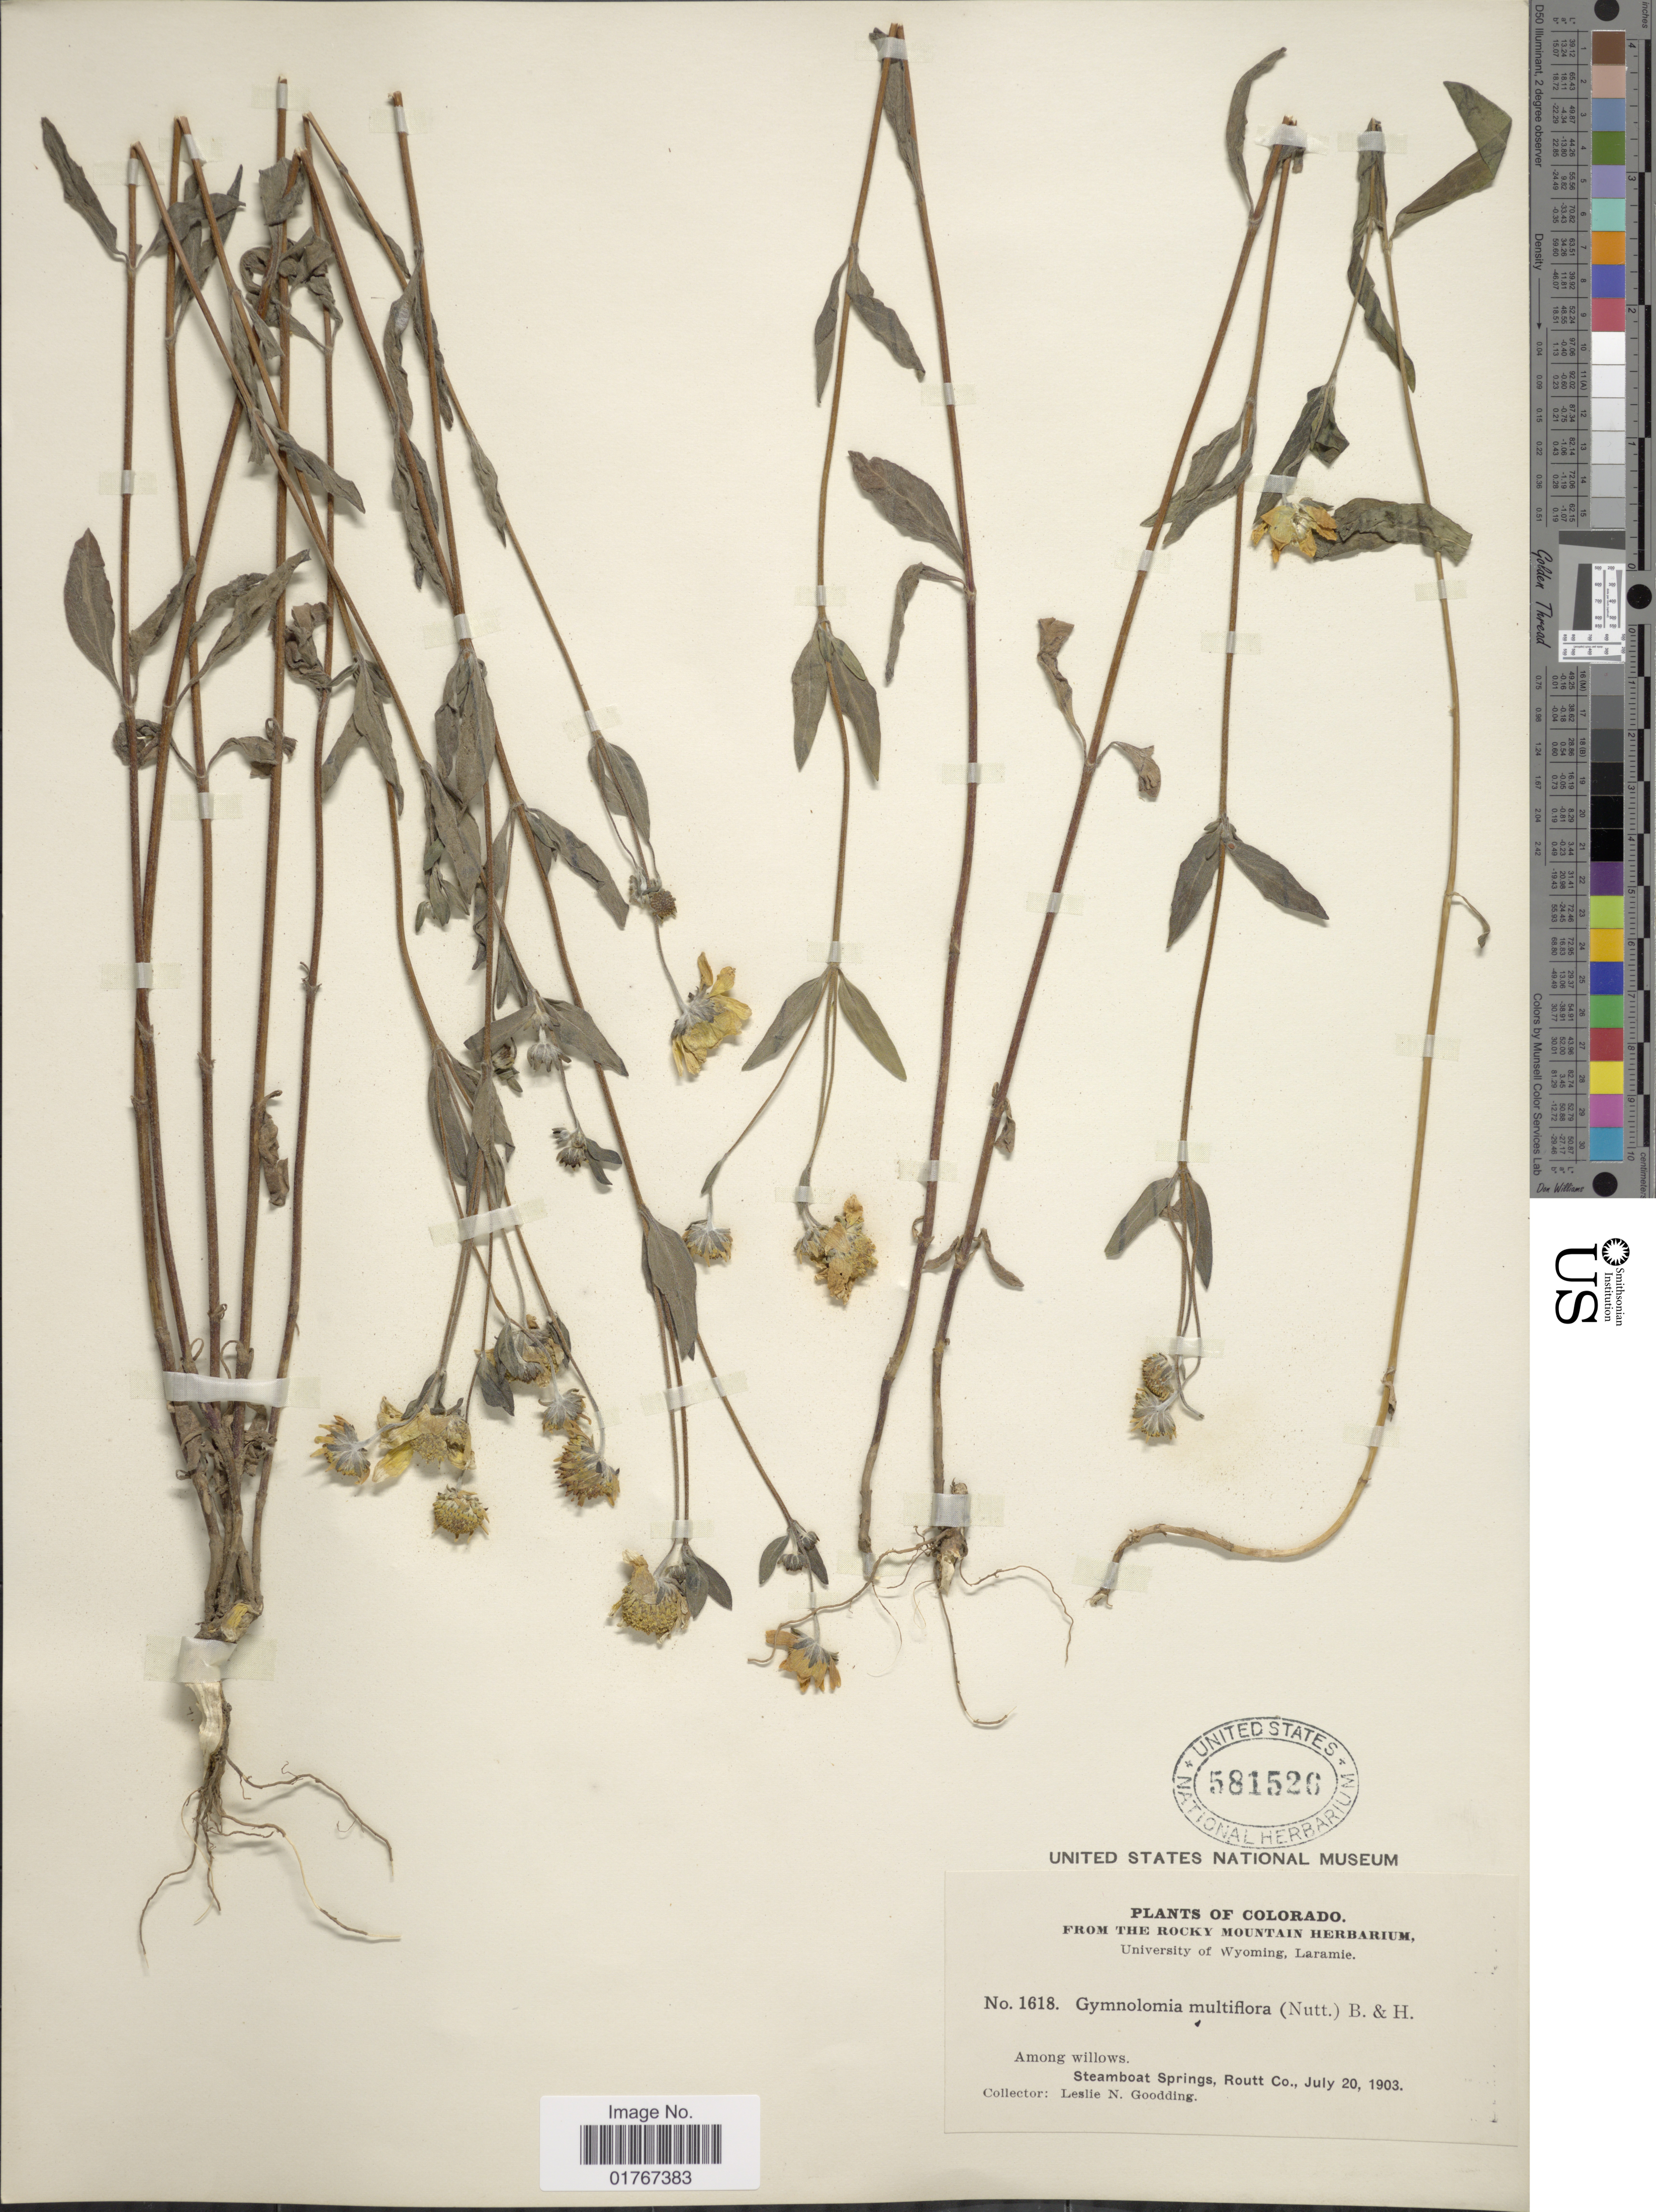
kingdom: Plantae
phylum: Tracheophyta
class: Magnoliopsida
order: Asterales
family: Asteraceae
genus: Heliomeris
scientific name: Heliomeris multiflora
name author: Nutt.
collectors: L. N. Goodding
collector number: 1618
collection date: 1903-07-20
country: United States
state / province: Colorado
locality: Among willows, Steamboat Springs, Routt Co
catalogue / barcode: US 581526